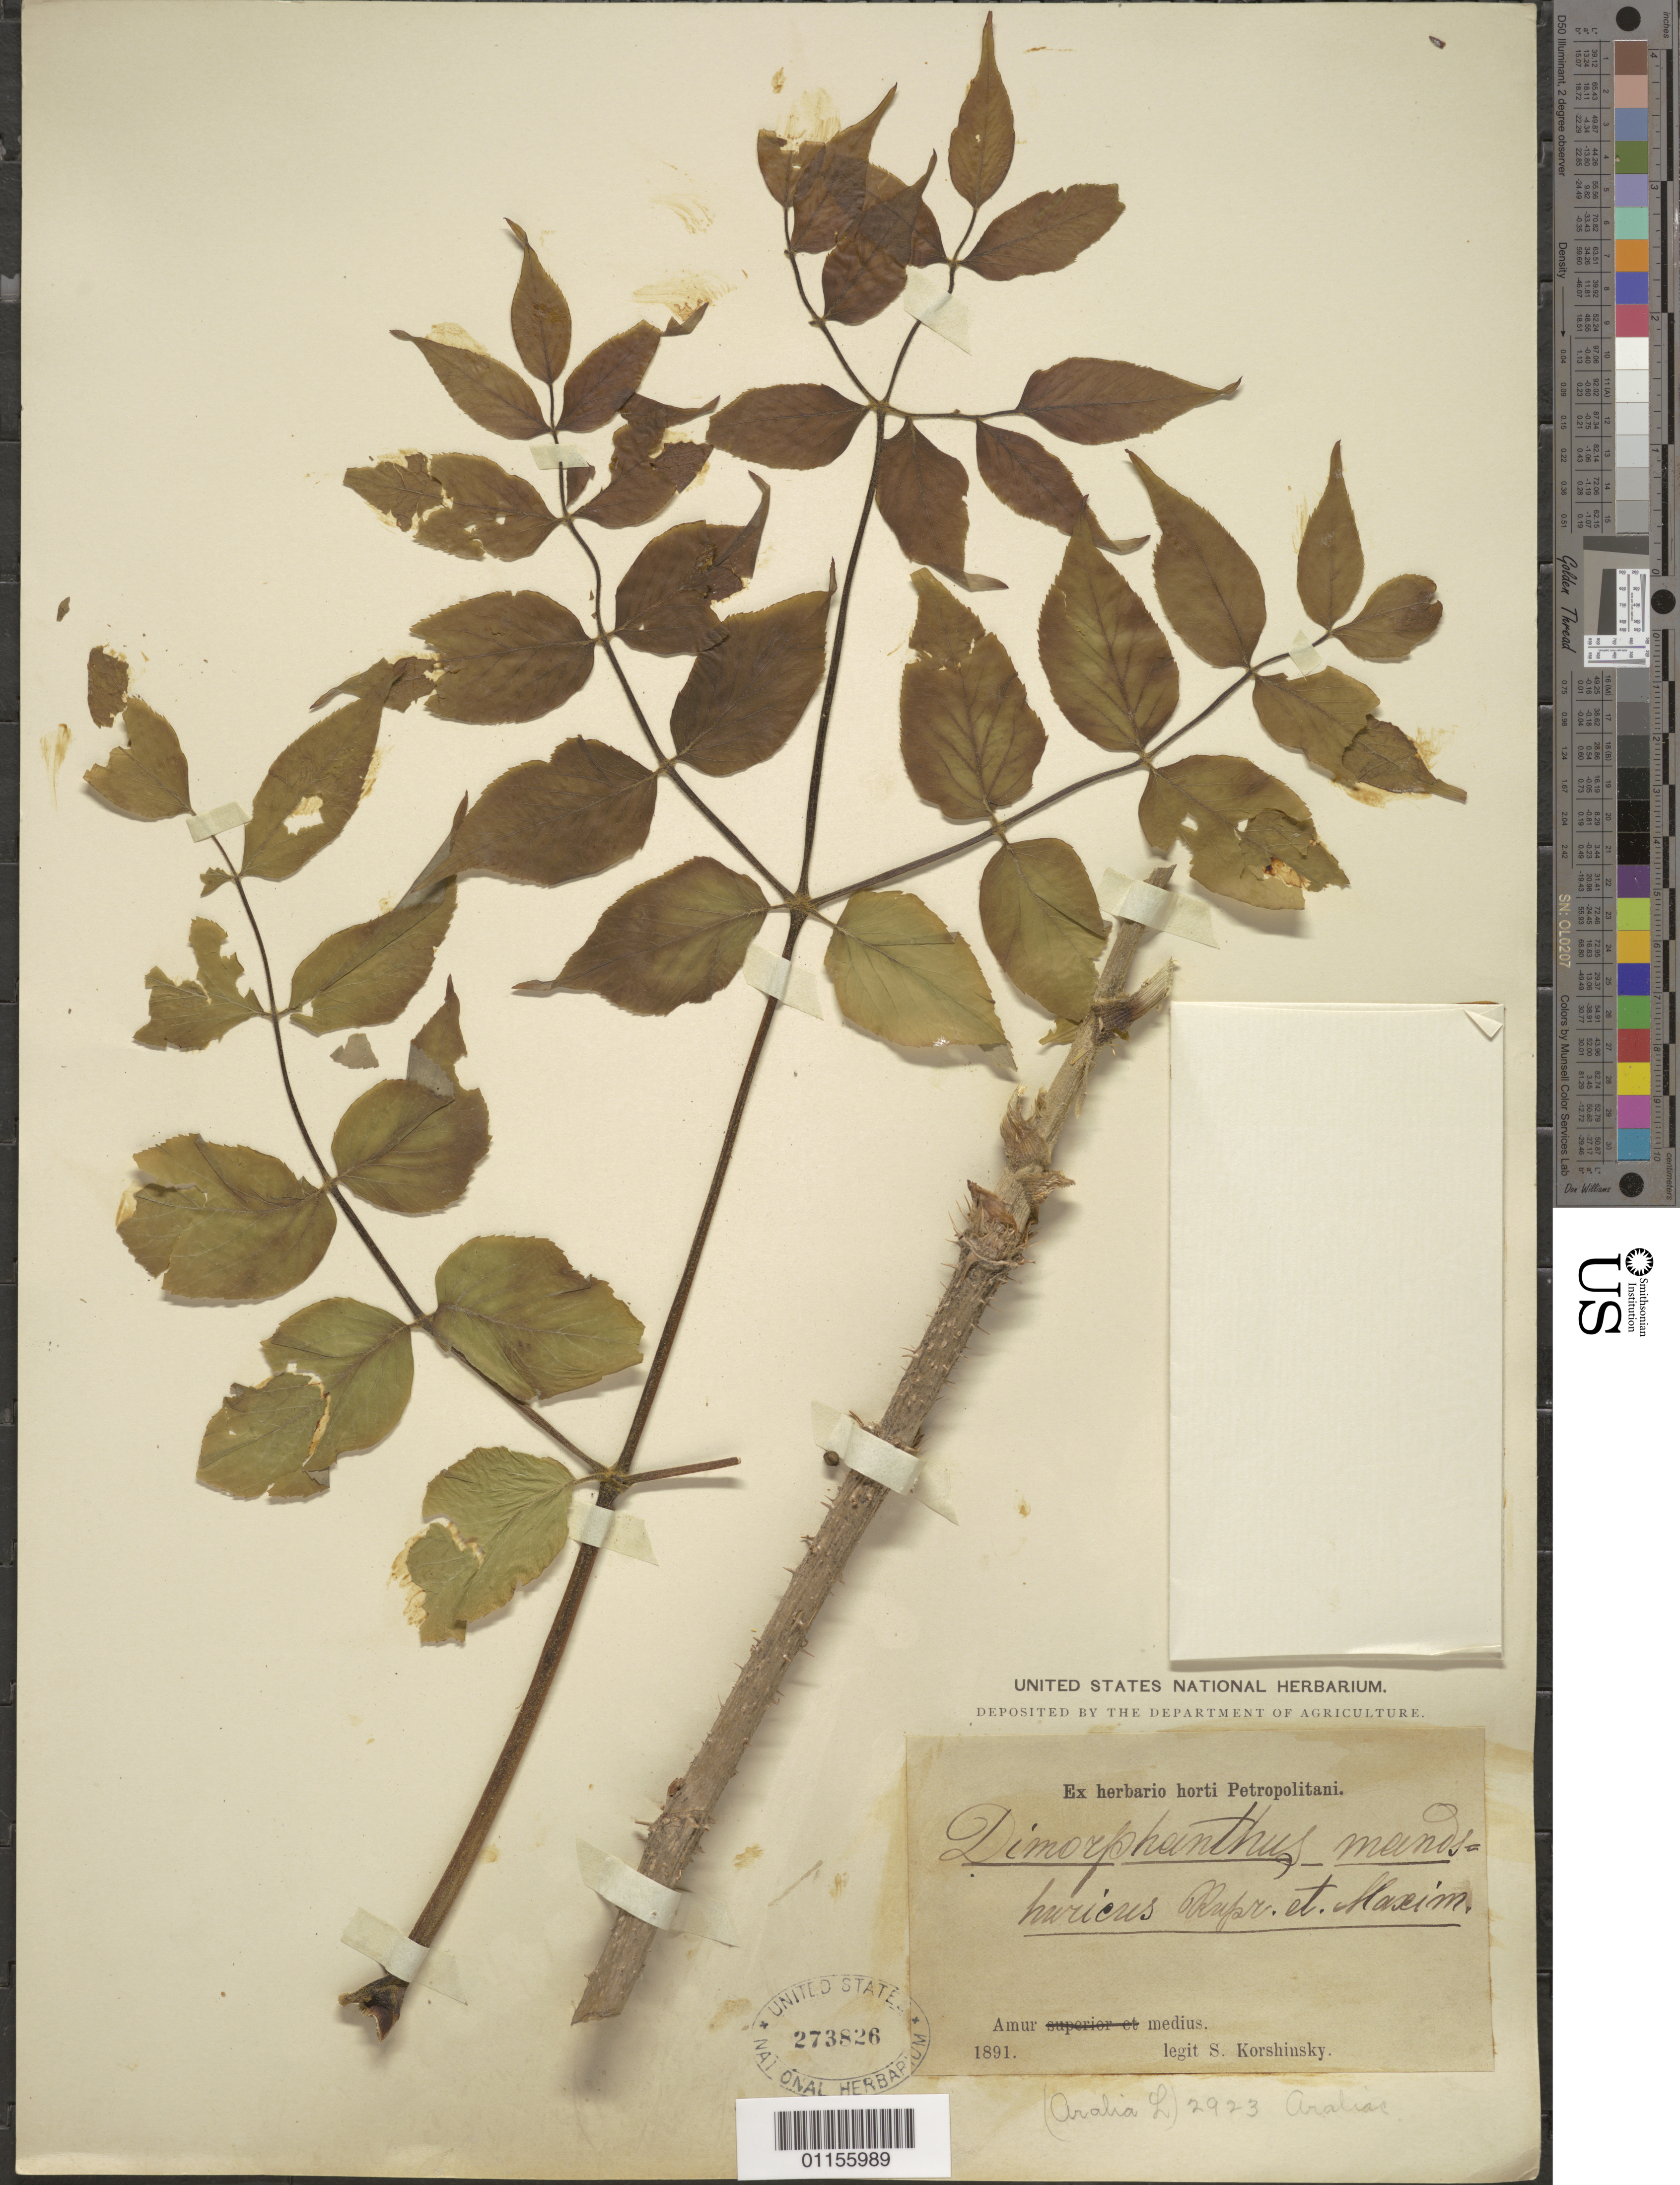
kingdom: Plantae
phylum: Tracheophyta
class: Magnoliopsida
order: Apiales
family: Araliaceae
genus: Aralia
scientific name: Aralia sp.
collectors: S. I. Korshinsky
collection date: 1891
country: Russian Federation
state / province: Amur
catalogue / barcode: US 273826